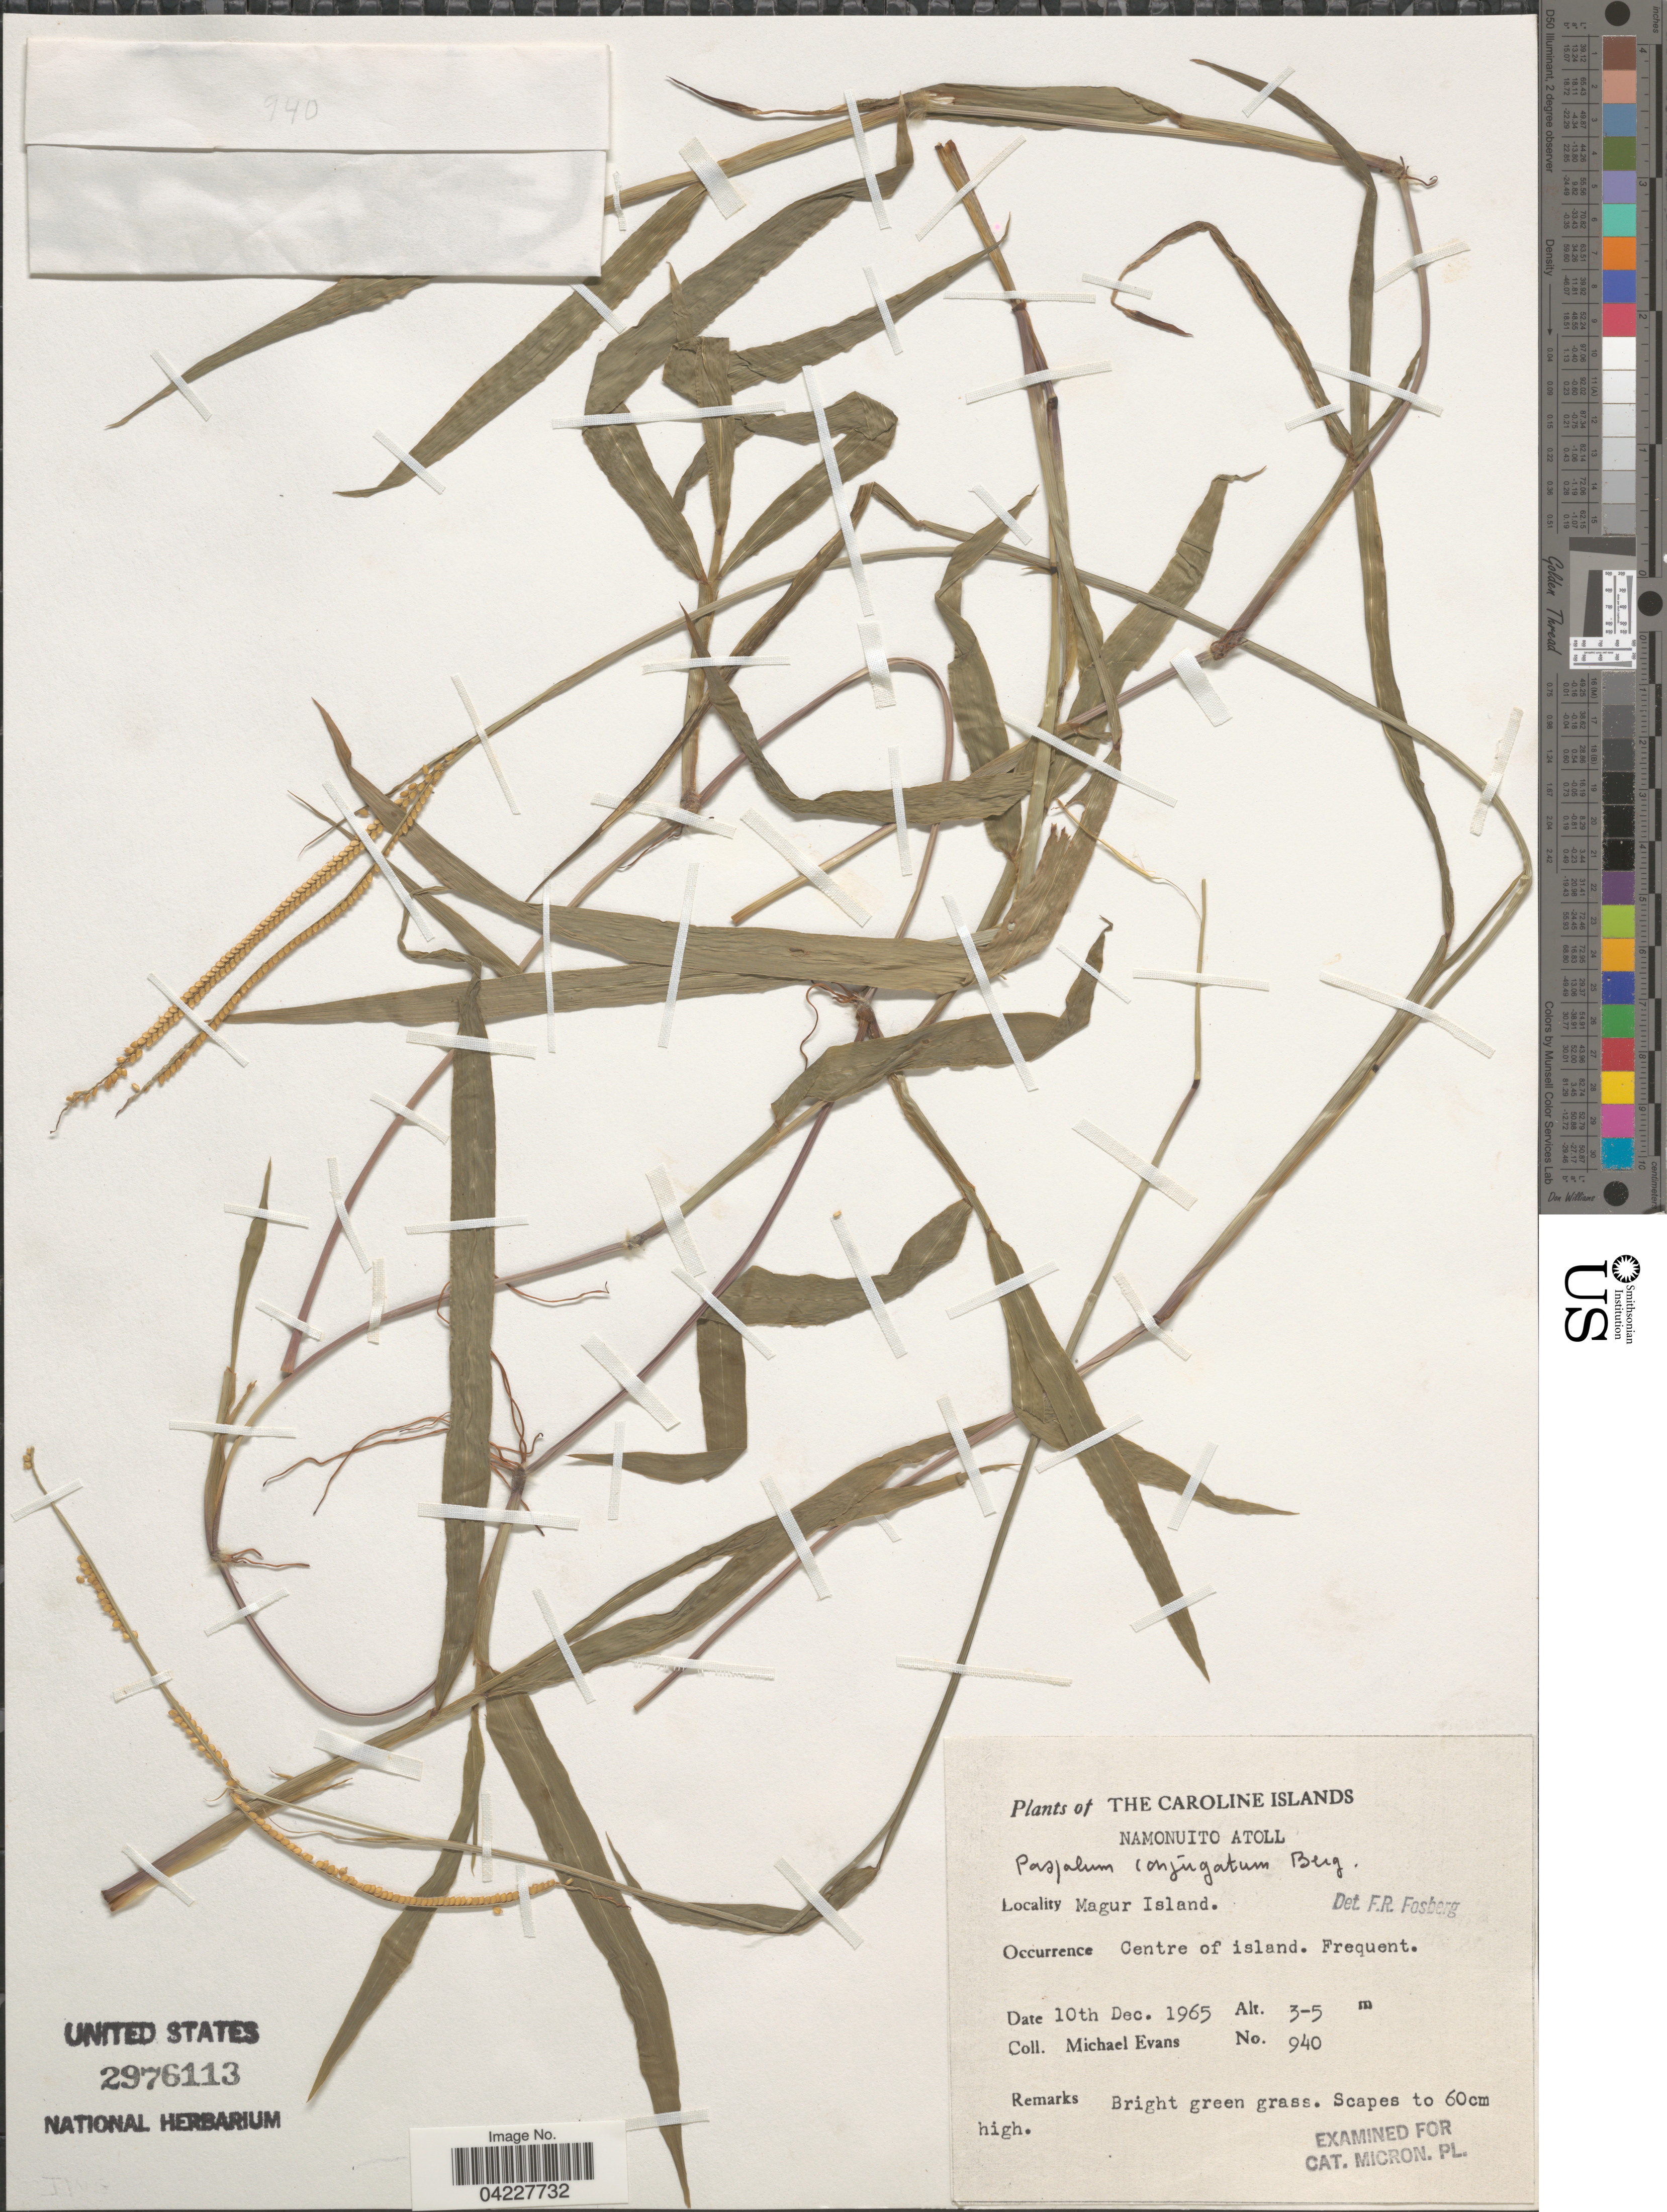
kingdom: Plantae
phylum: Tracheophyta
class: Liliopsida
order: Poales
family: Poaceae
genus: Paspalum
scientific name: Paspalum conjugatum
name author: P.J. Bergius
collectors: M. Evans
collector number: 940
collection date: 1965-12-10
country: Micronesia, Federated States of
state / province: Truk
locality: The Caroline Islands. Namonuito Atoll. Magur Island. Center of island.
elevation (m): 3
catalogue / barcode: US 2976113